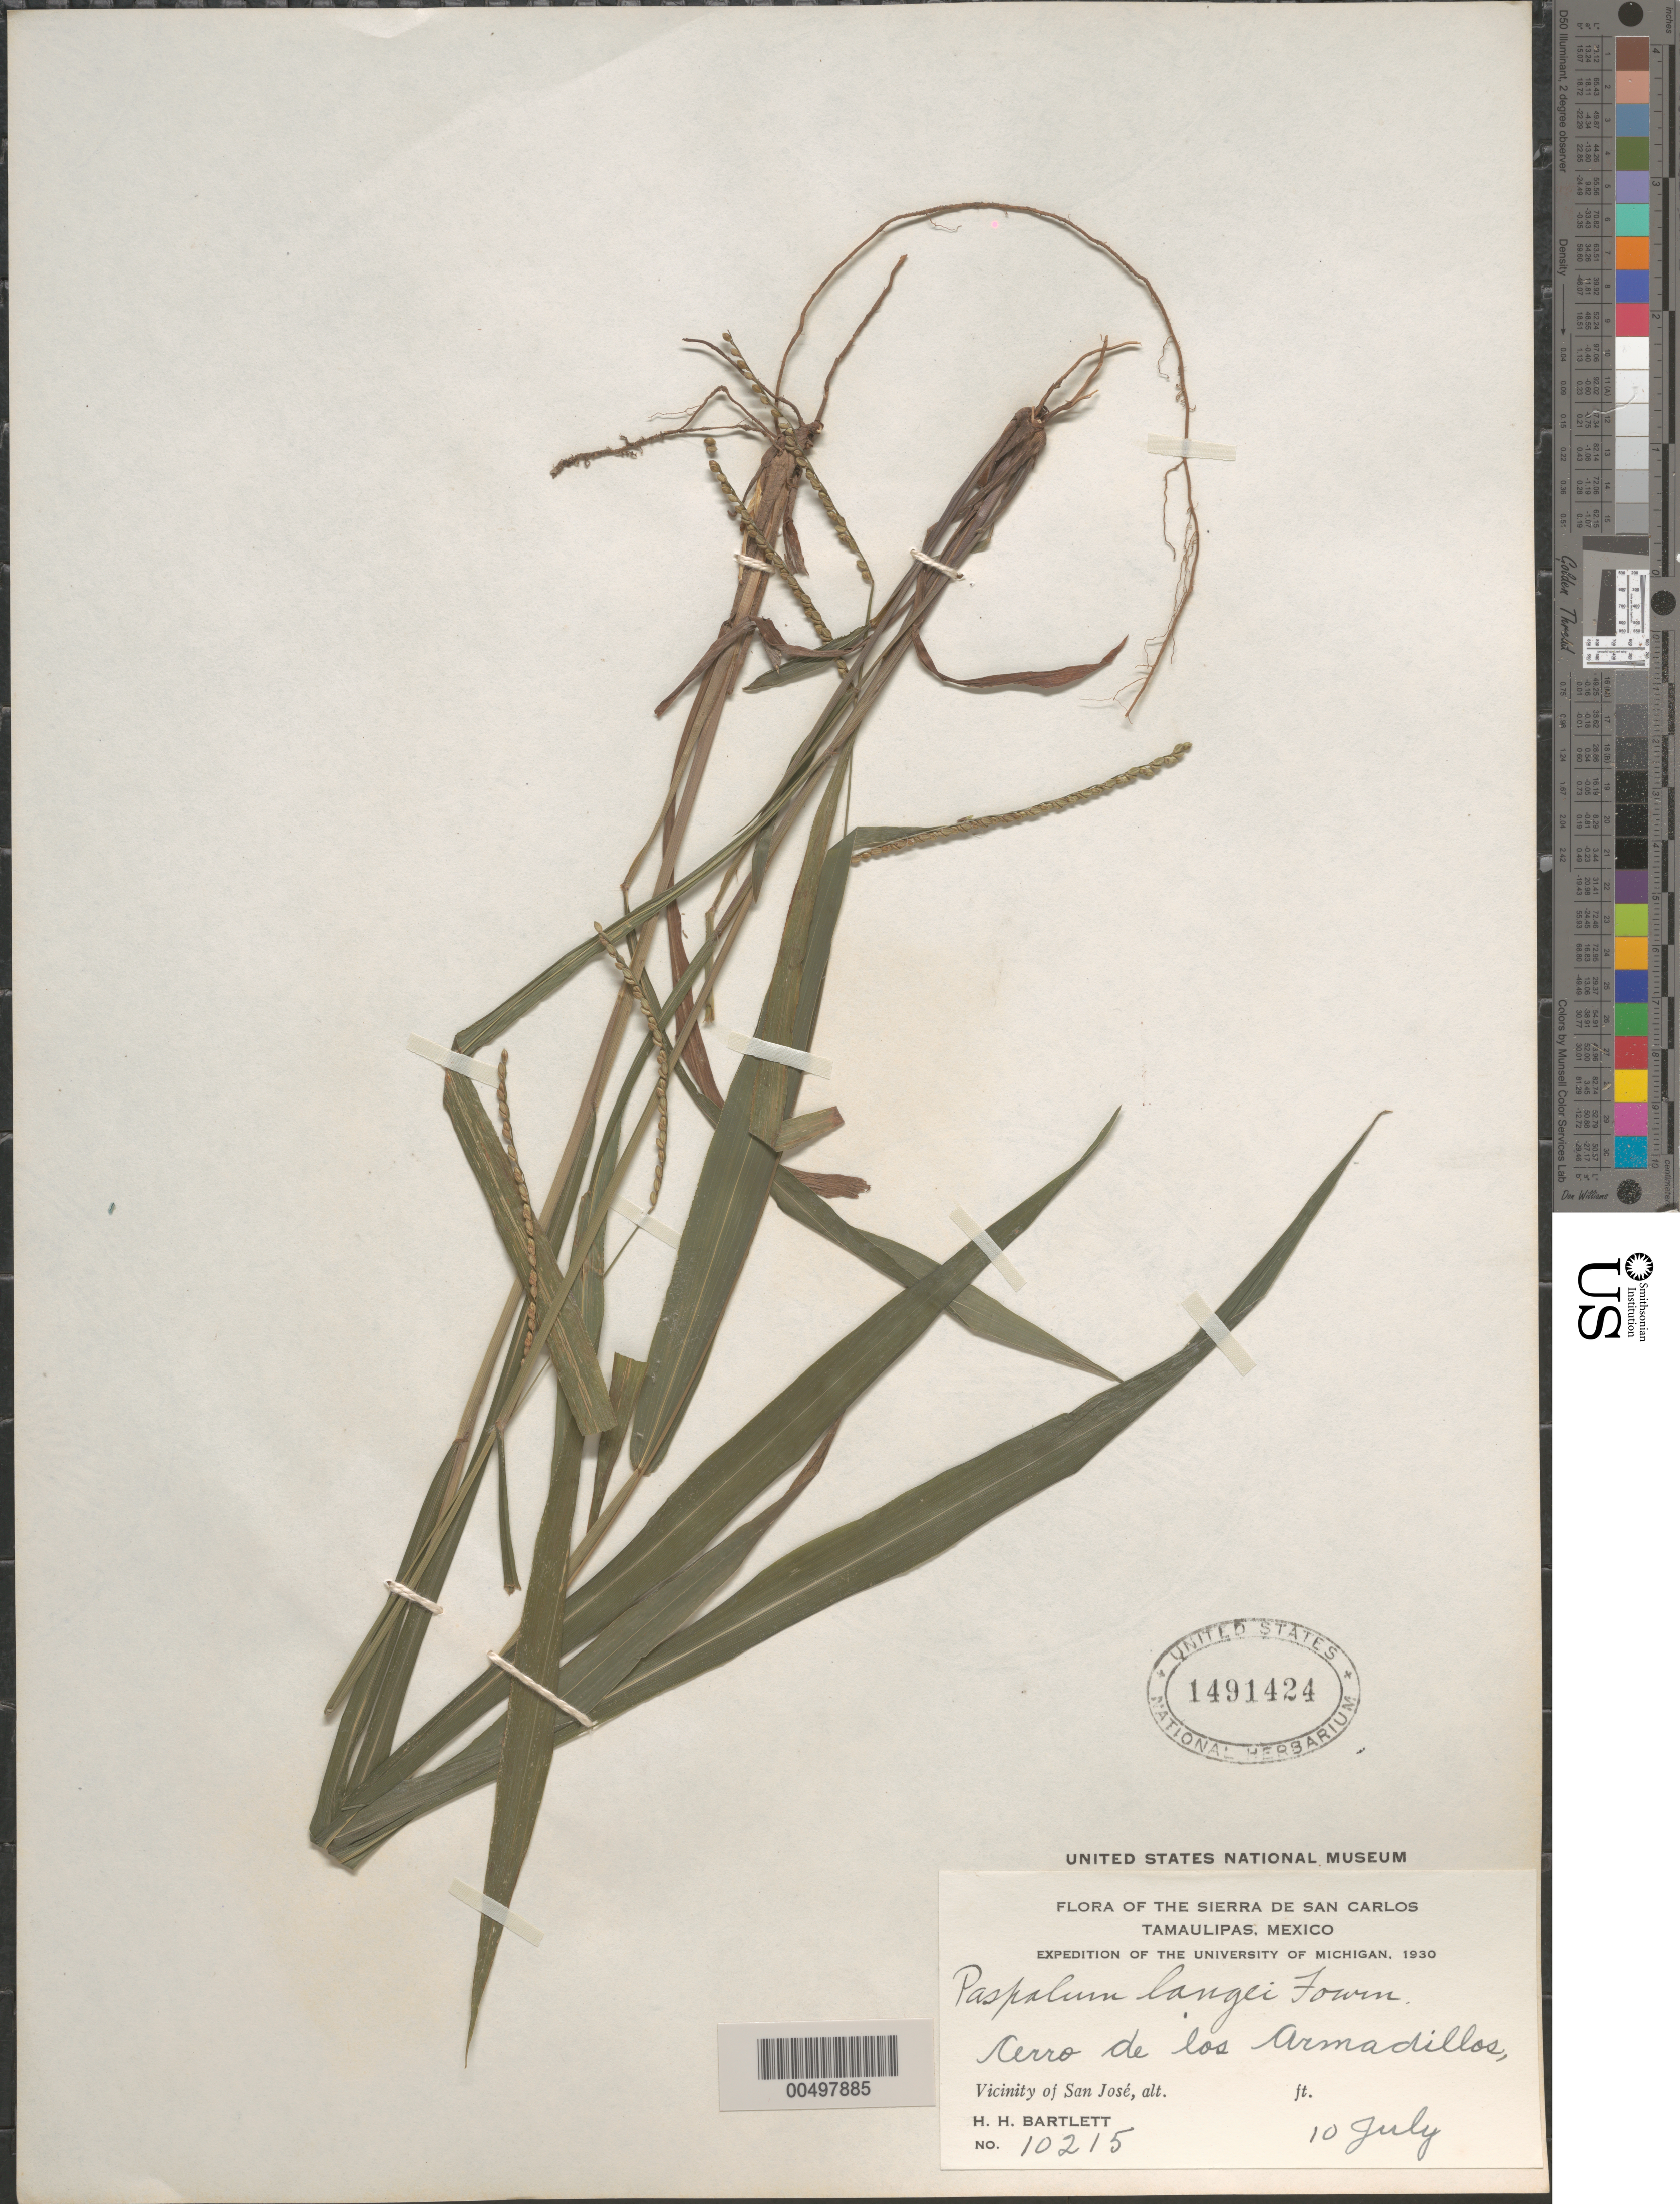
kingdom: Plantae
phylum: Tracheophyta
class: Liliopsida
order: Poales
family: Poaceae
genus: Paspalum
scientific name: Paspalum langei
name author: (E. Fourn.) Nash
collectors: H. H. Bartlett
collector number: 10215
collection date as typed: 10 Jul 1930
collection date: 1930-07-10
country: Mexico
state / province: Tamaulipas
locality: Sierra de San Carlos, Cerro de los Armadillos, vicinity of San Jos‚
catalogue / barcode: US 1491424